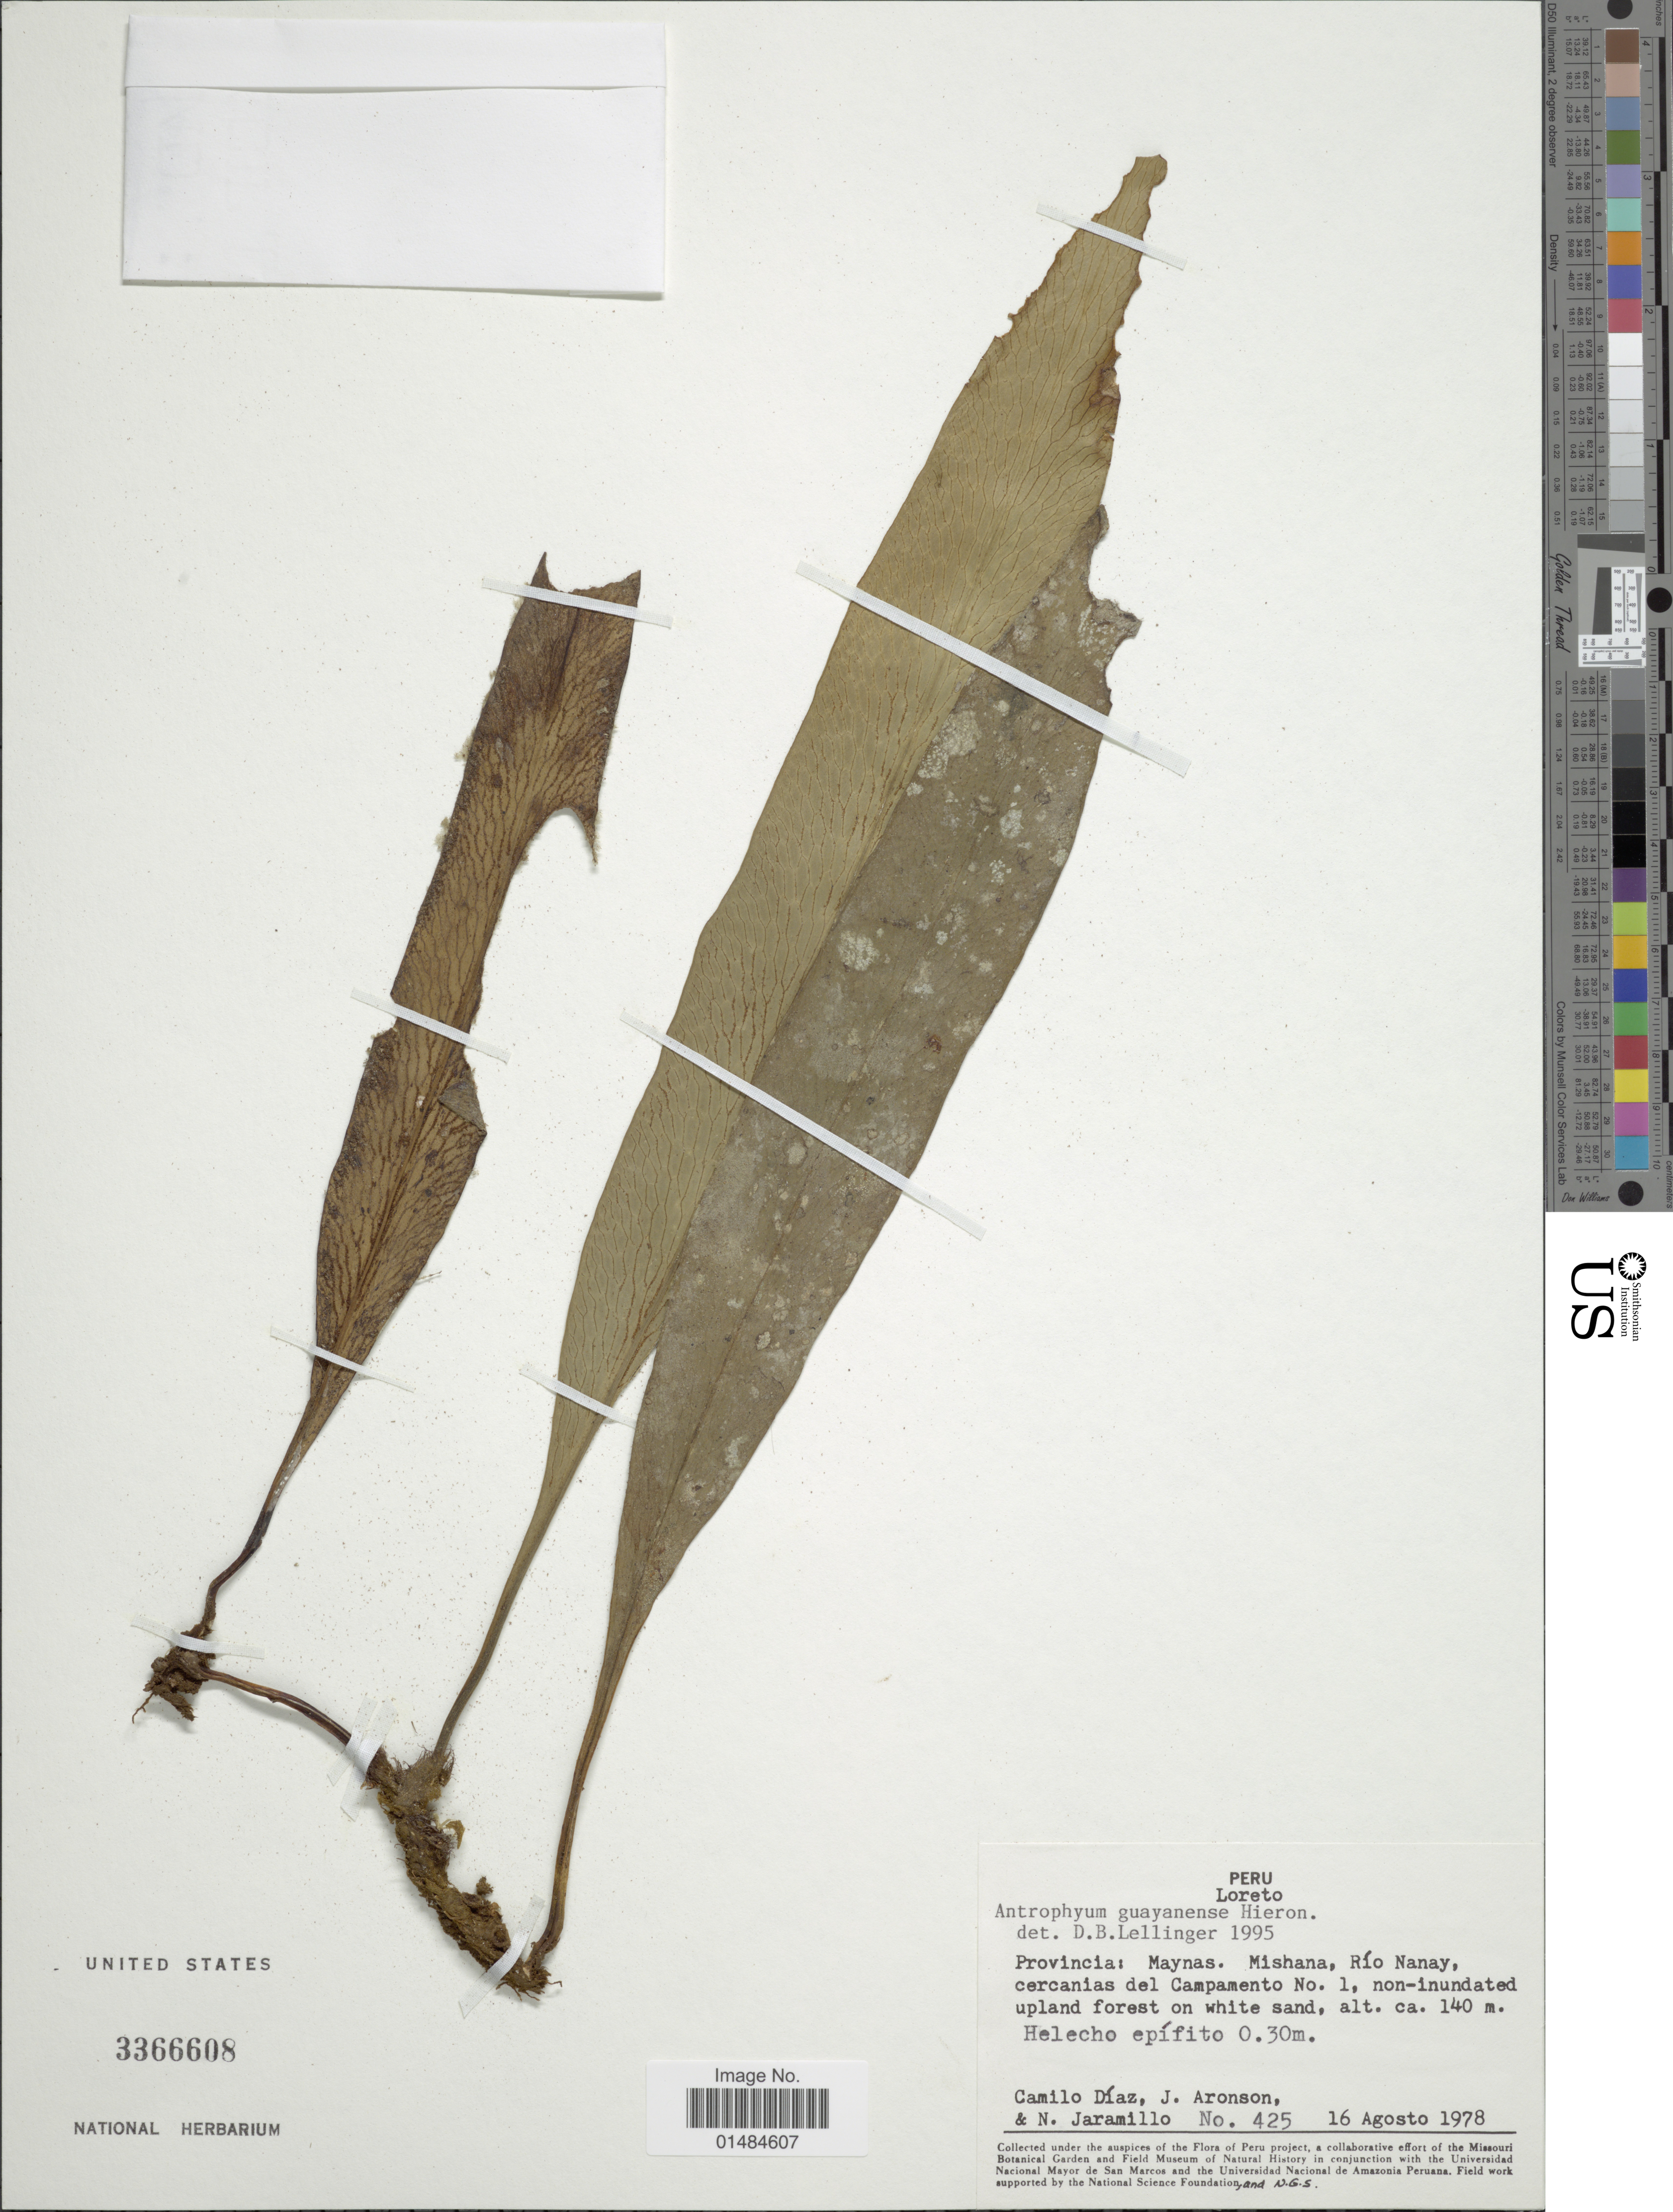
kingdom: Plantae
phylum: Tracheophyta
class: Polypodiopsida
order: Polypodiales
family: Pteridaceae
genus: Polytaenium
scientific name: Polytaenium guayanense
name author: (Hieron.) Alston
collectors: C. Díaz, J. Aronson & N. Jaramillo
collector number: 425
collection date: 1978-08-16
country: Peru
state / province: Loreto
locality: Provincia: Maynas. Mishana, Río Nanay, cercabias del Campamento No. 1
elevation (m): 140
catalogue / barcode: US 3366608